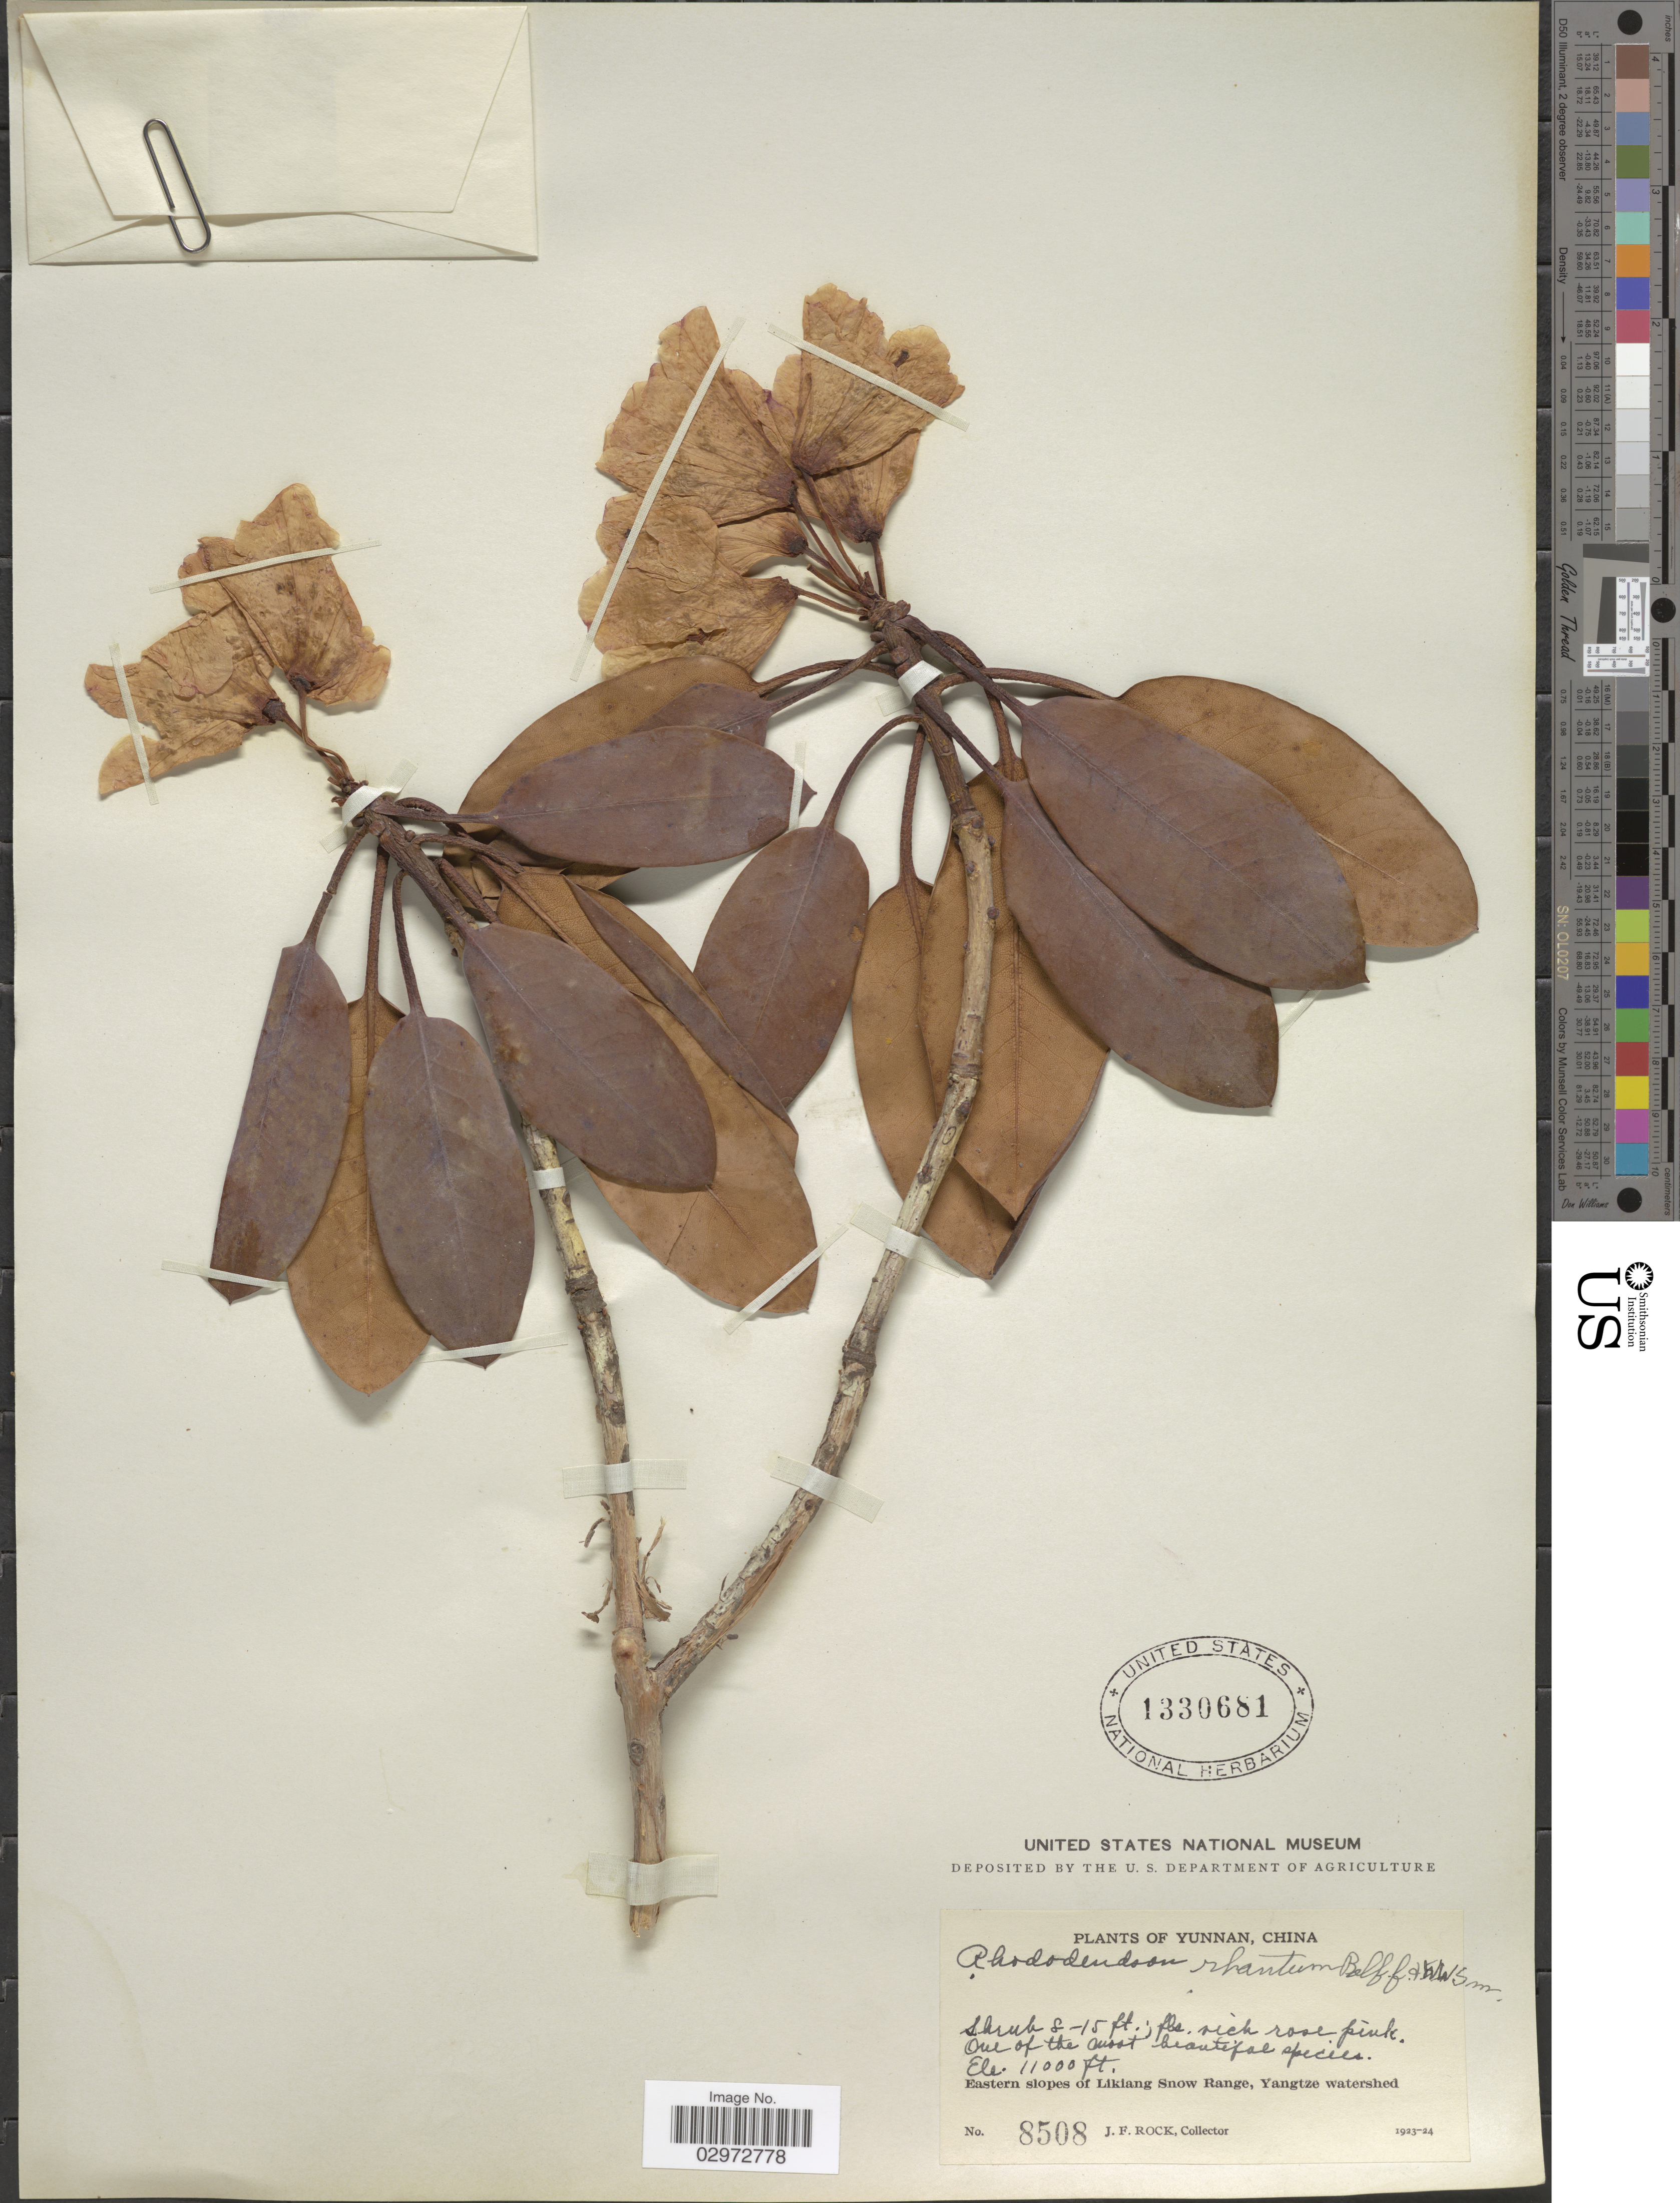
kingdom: Plantae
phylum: Tracheophyta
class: Magnoliopsida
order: Ericales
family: Ericaceae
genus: Rhododendron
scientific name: Rhododendron rhantum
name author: Balf. f. & W.W. Sm.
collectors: J. Rock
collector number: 8508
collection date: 1923/1924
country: China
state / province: Yunnan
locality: Eastern slopes of Likiang Snow Range, Yangtze watershed.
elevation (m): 3353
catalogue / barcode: US 1330681